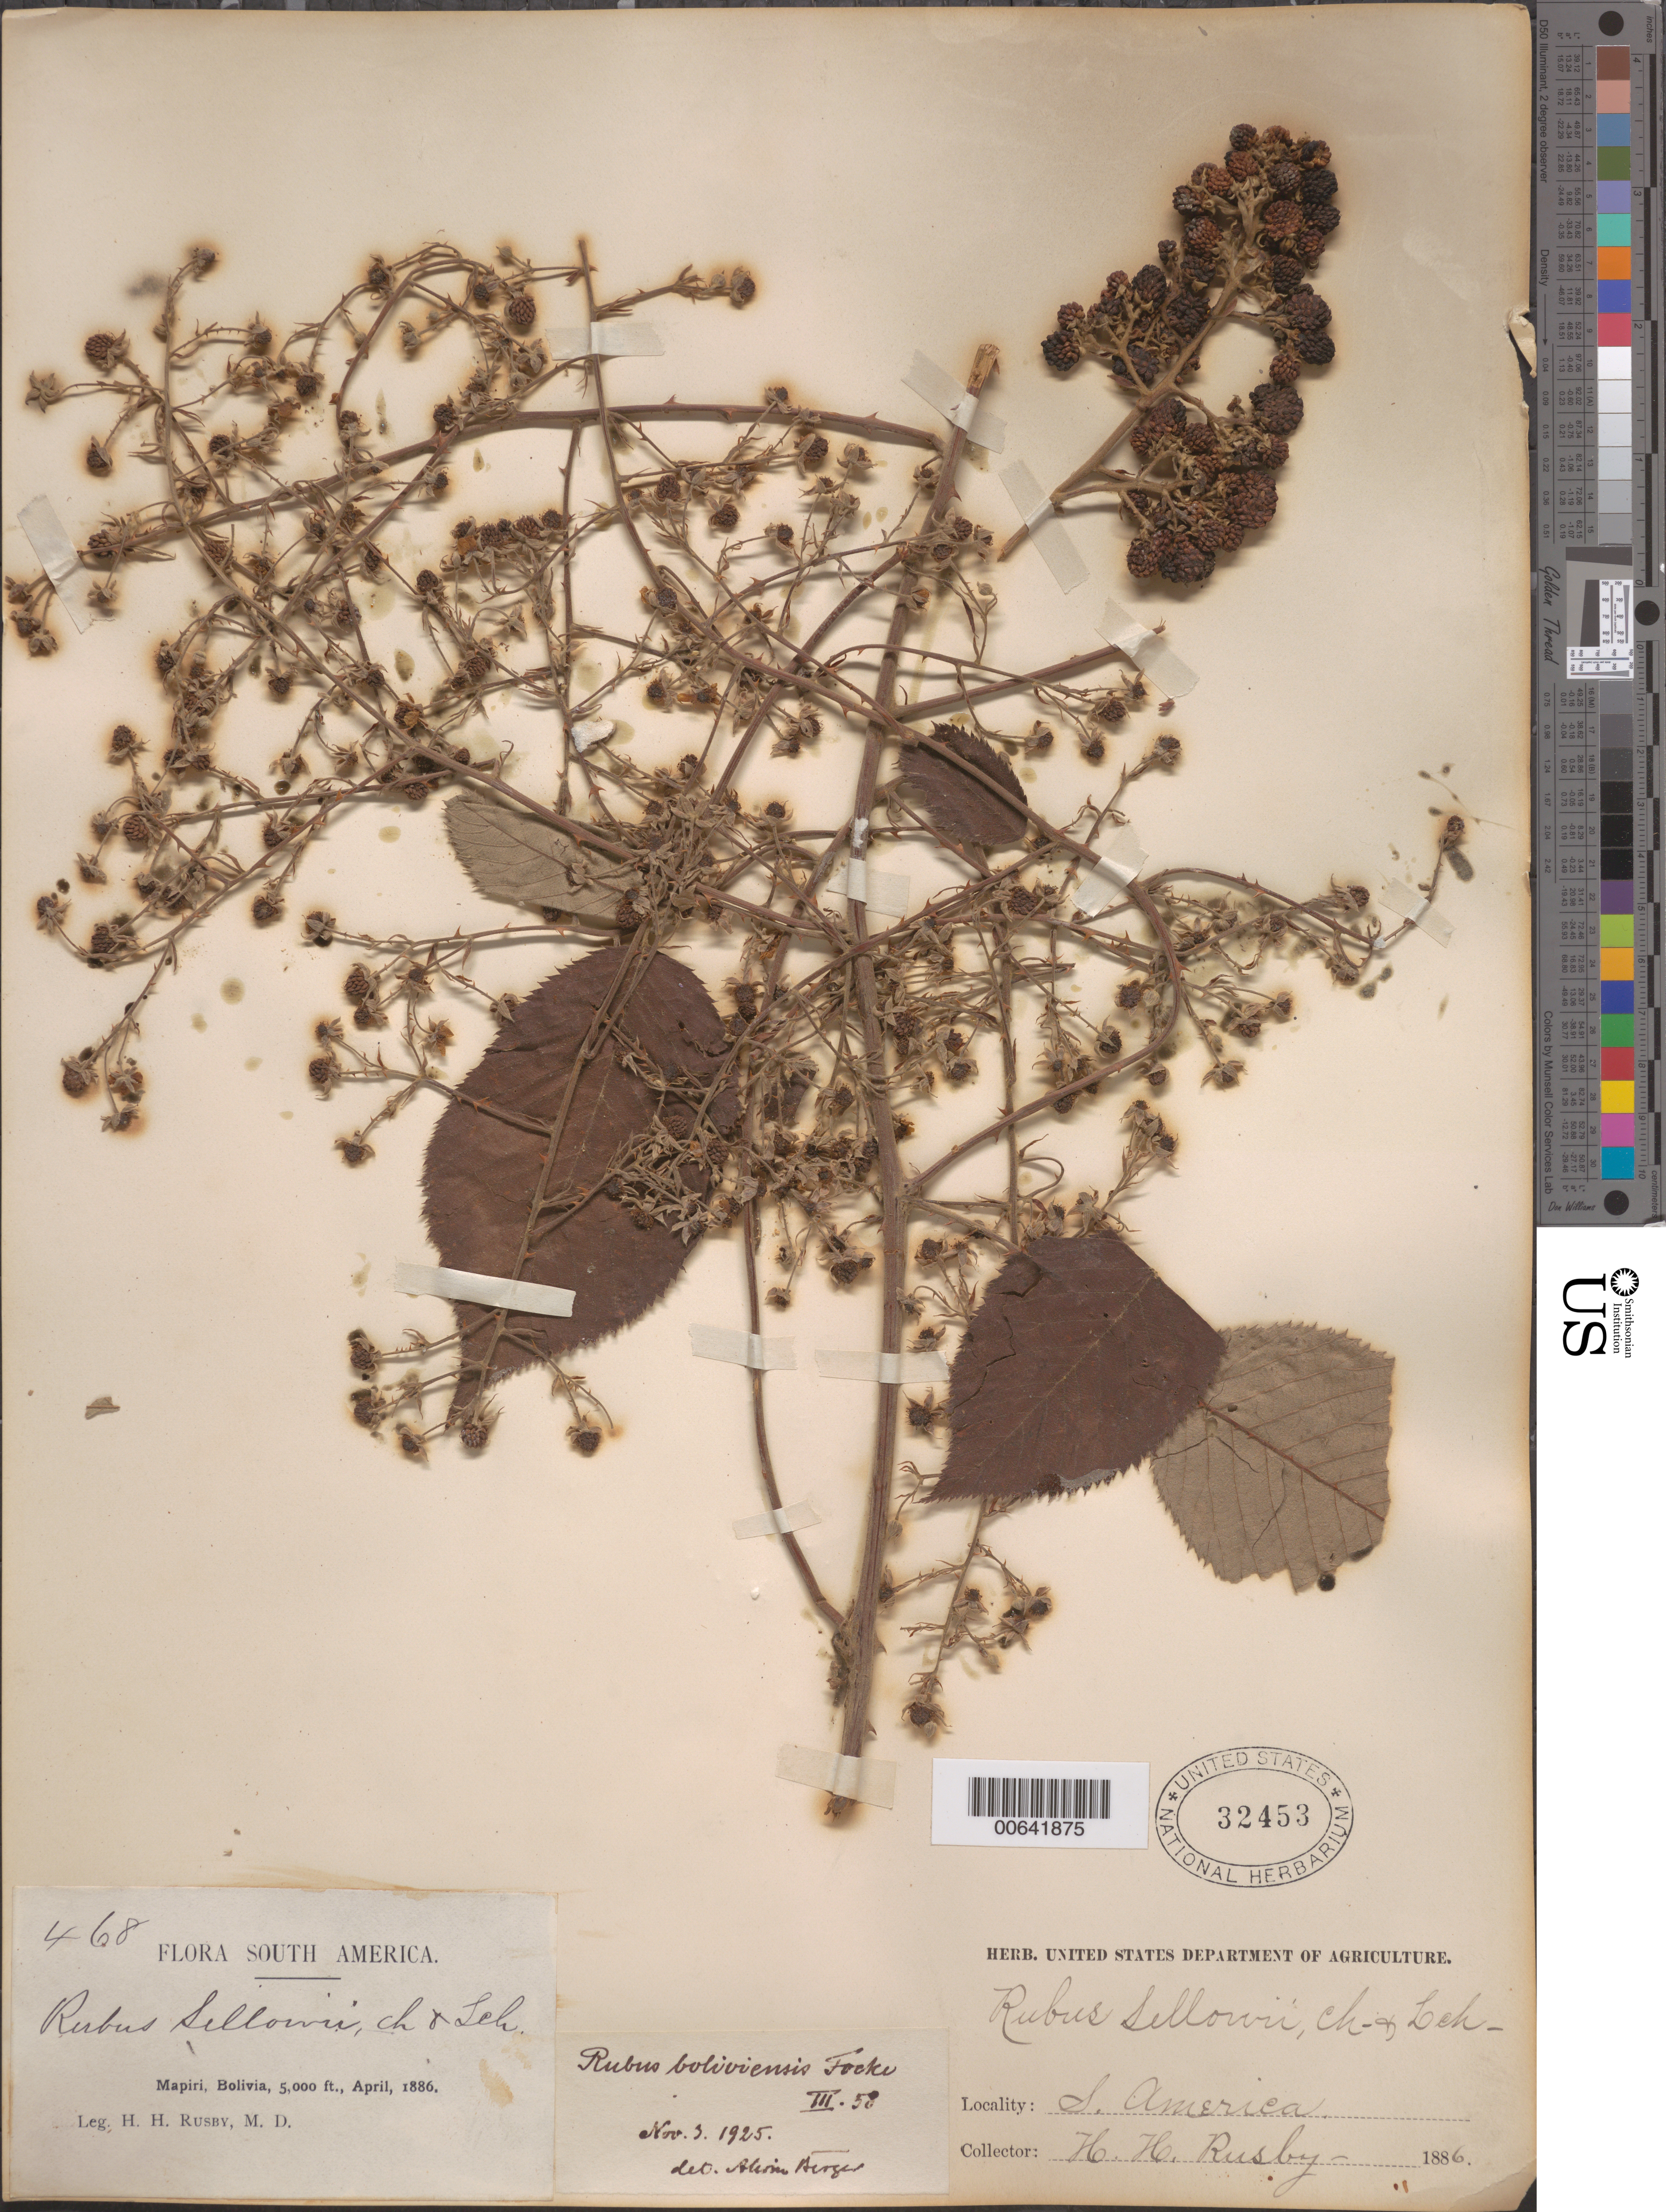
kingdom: Plantae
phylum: Tracheophyta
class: Magnoliopsida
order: Rosales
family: Rosaceae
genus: Rubus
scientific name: Rubus boliviensis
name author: Focke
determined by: Singer, A.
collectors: H. H. Rusby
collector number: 468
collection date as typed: Apr 1886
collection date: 1886-04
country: Bolivia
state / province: La Páz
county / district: Larecaja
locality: Mapiri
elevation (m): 1524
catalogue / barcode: US 32453